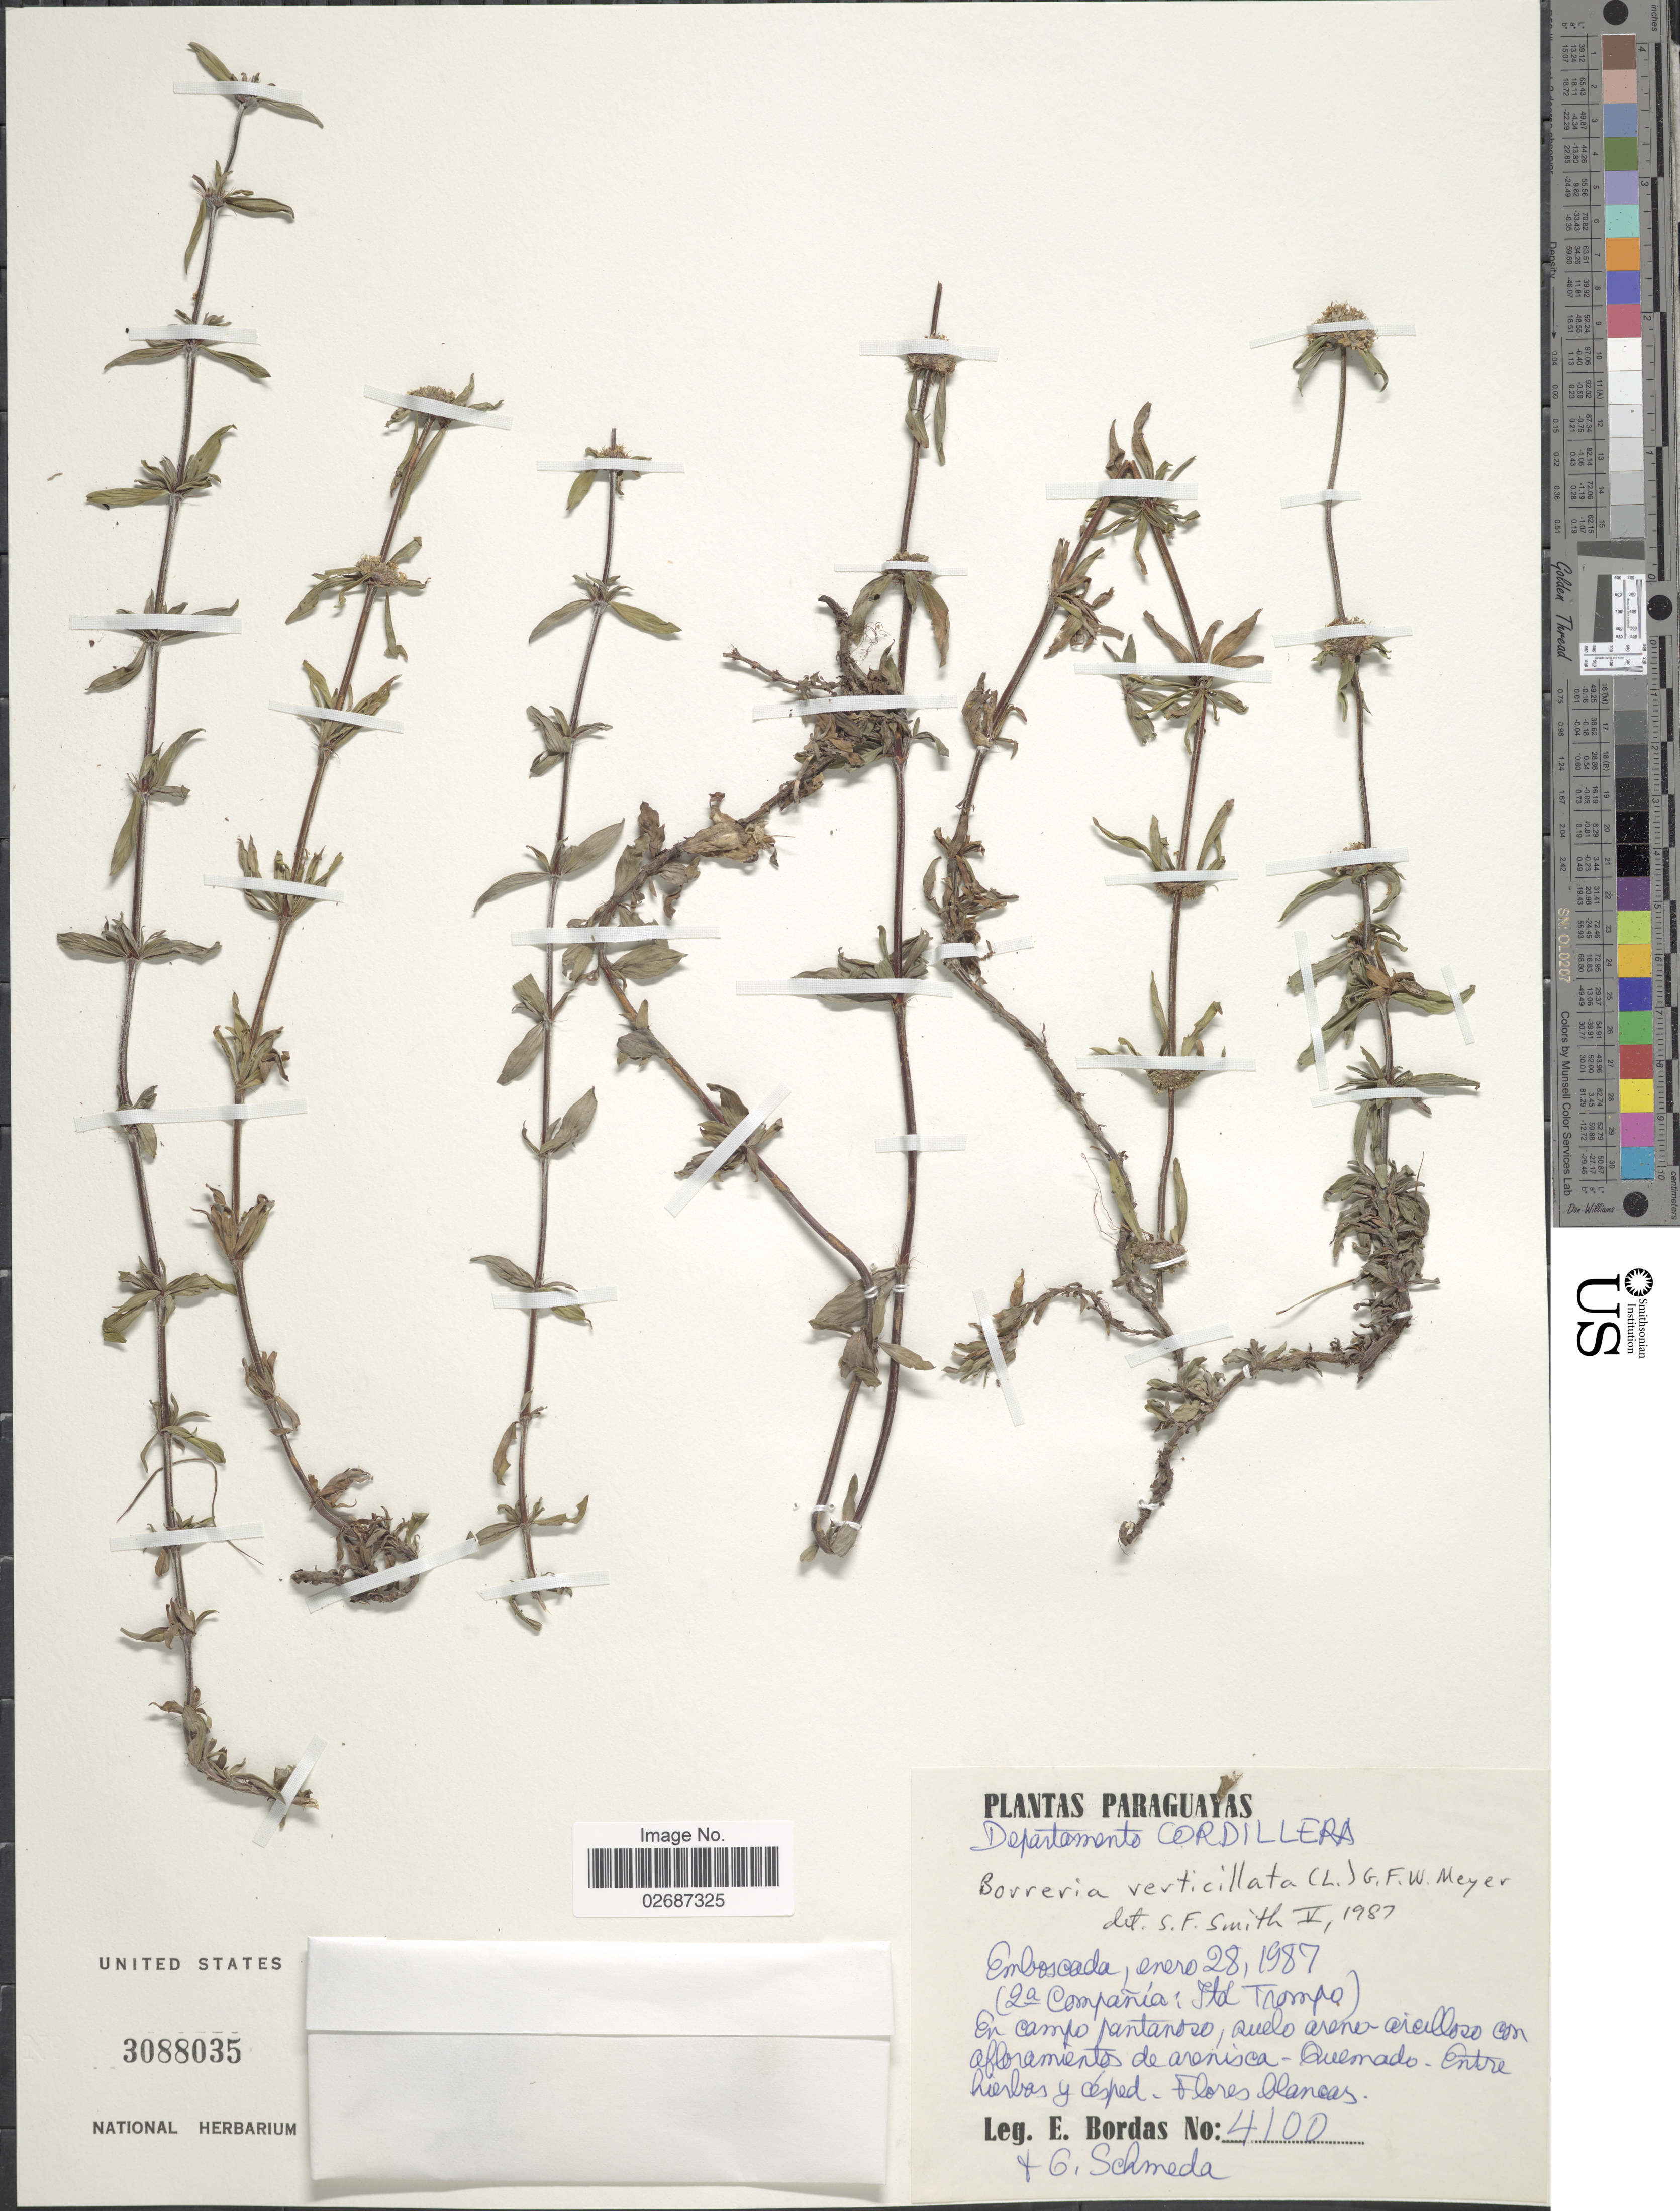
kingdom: Plantae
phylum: Tracheophyta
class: Magnoliopsida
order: Gentianales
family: Rubiaceae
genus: Borreria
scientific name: Borreria verticillata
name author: (L.) G. Mey.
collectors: E. Bordas & G. Schmeda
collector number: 4100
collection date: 1987-01-28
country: Paraguay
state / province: Cordillera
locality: Emboscada (La Compania; Itd Trompo)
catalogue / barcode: US 3088035